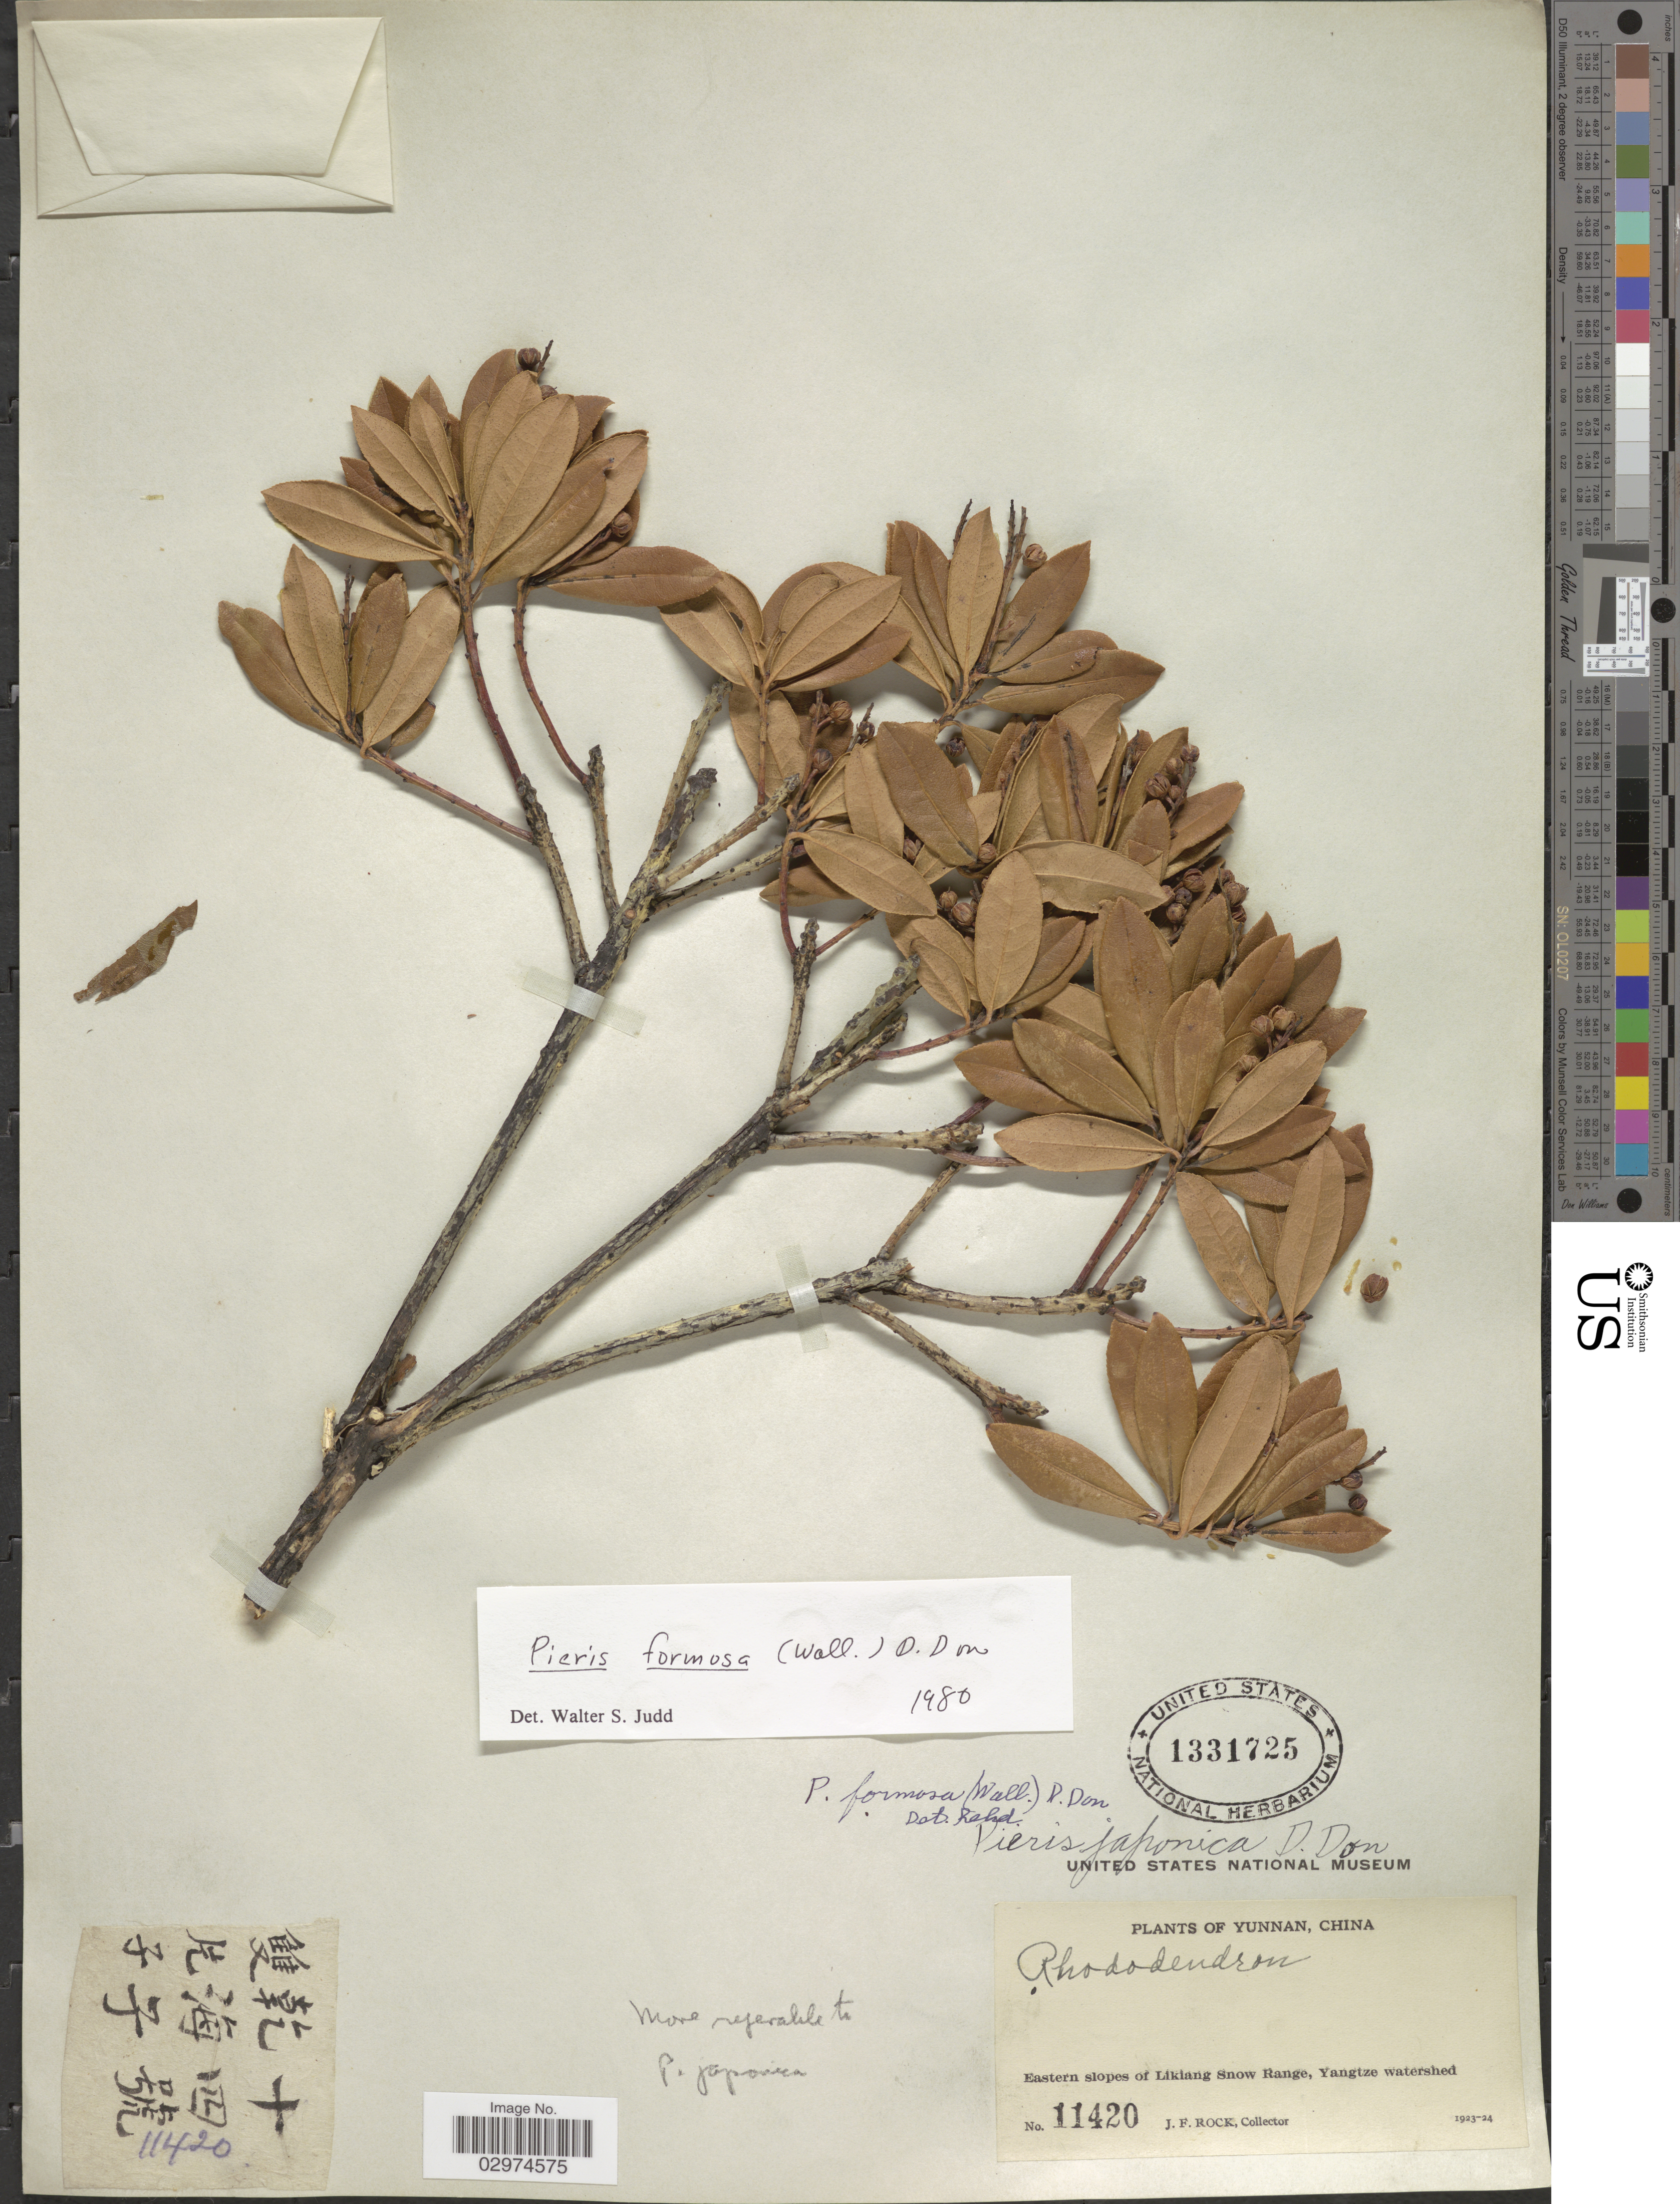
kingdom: Plantae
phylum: Tracheophyta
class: Magnoliopsida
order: Ericales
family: Ericaceae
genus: Pieris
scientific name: Pieris formosa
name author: (Wall.) D. Don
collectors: J. Rock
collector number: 11420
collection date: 1923/1924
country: China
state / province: Yunnan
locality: Eastern slopes of Likiang Snow Range, Yantze watershed.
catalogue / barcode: US 1331725